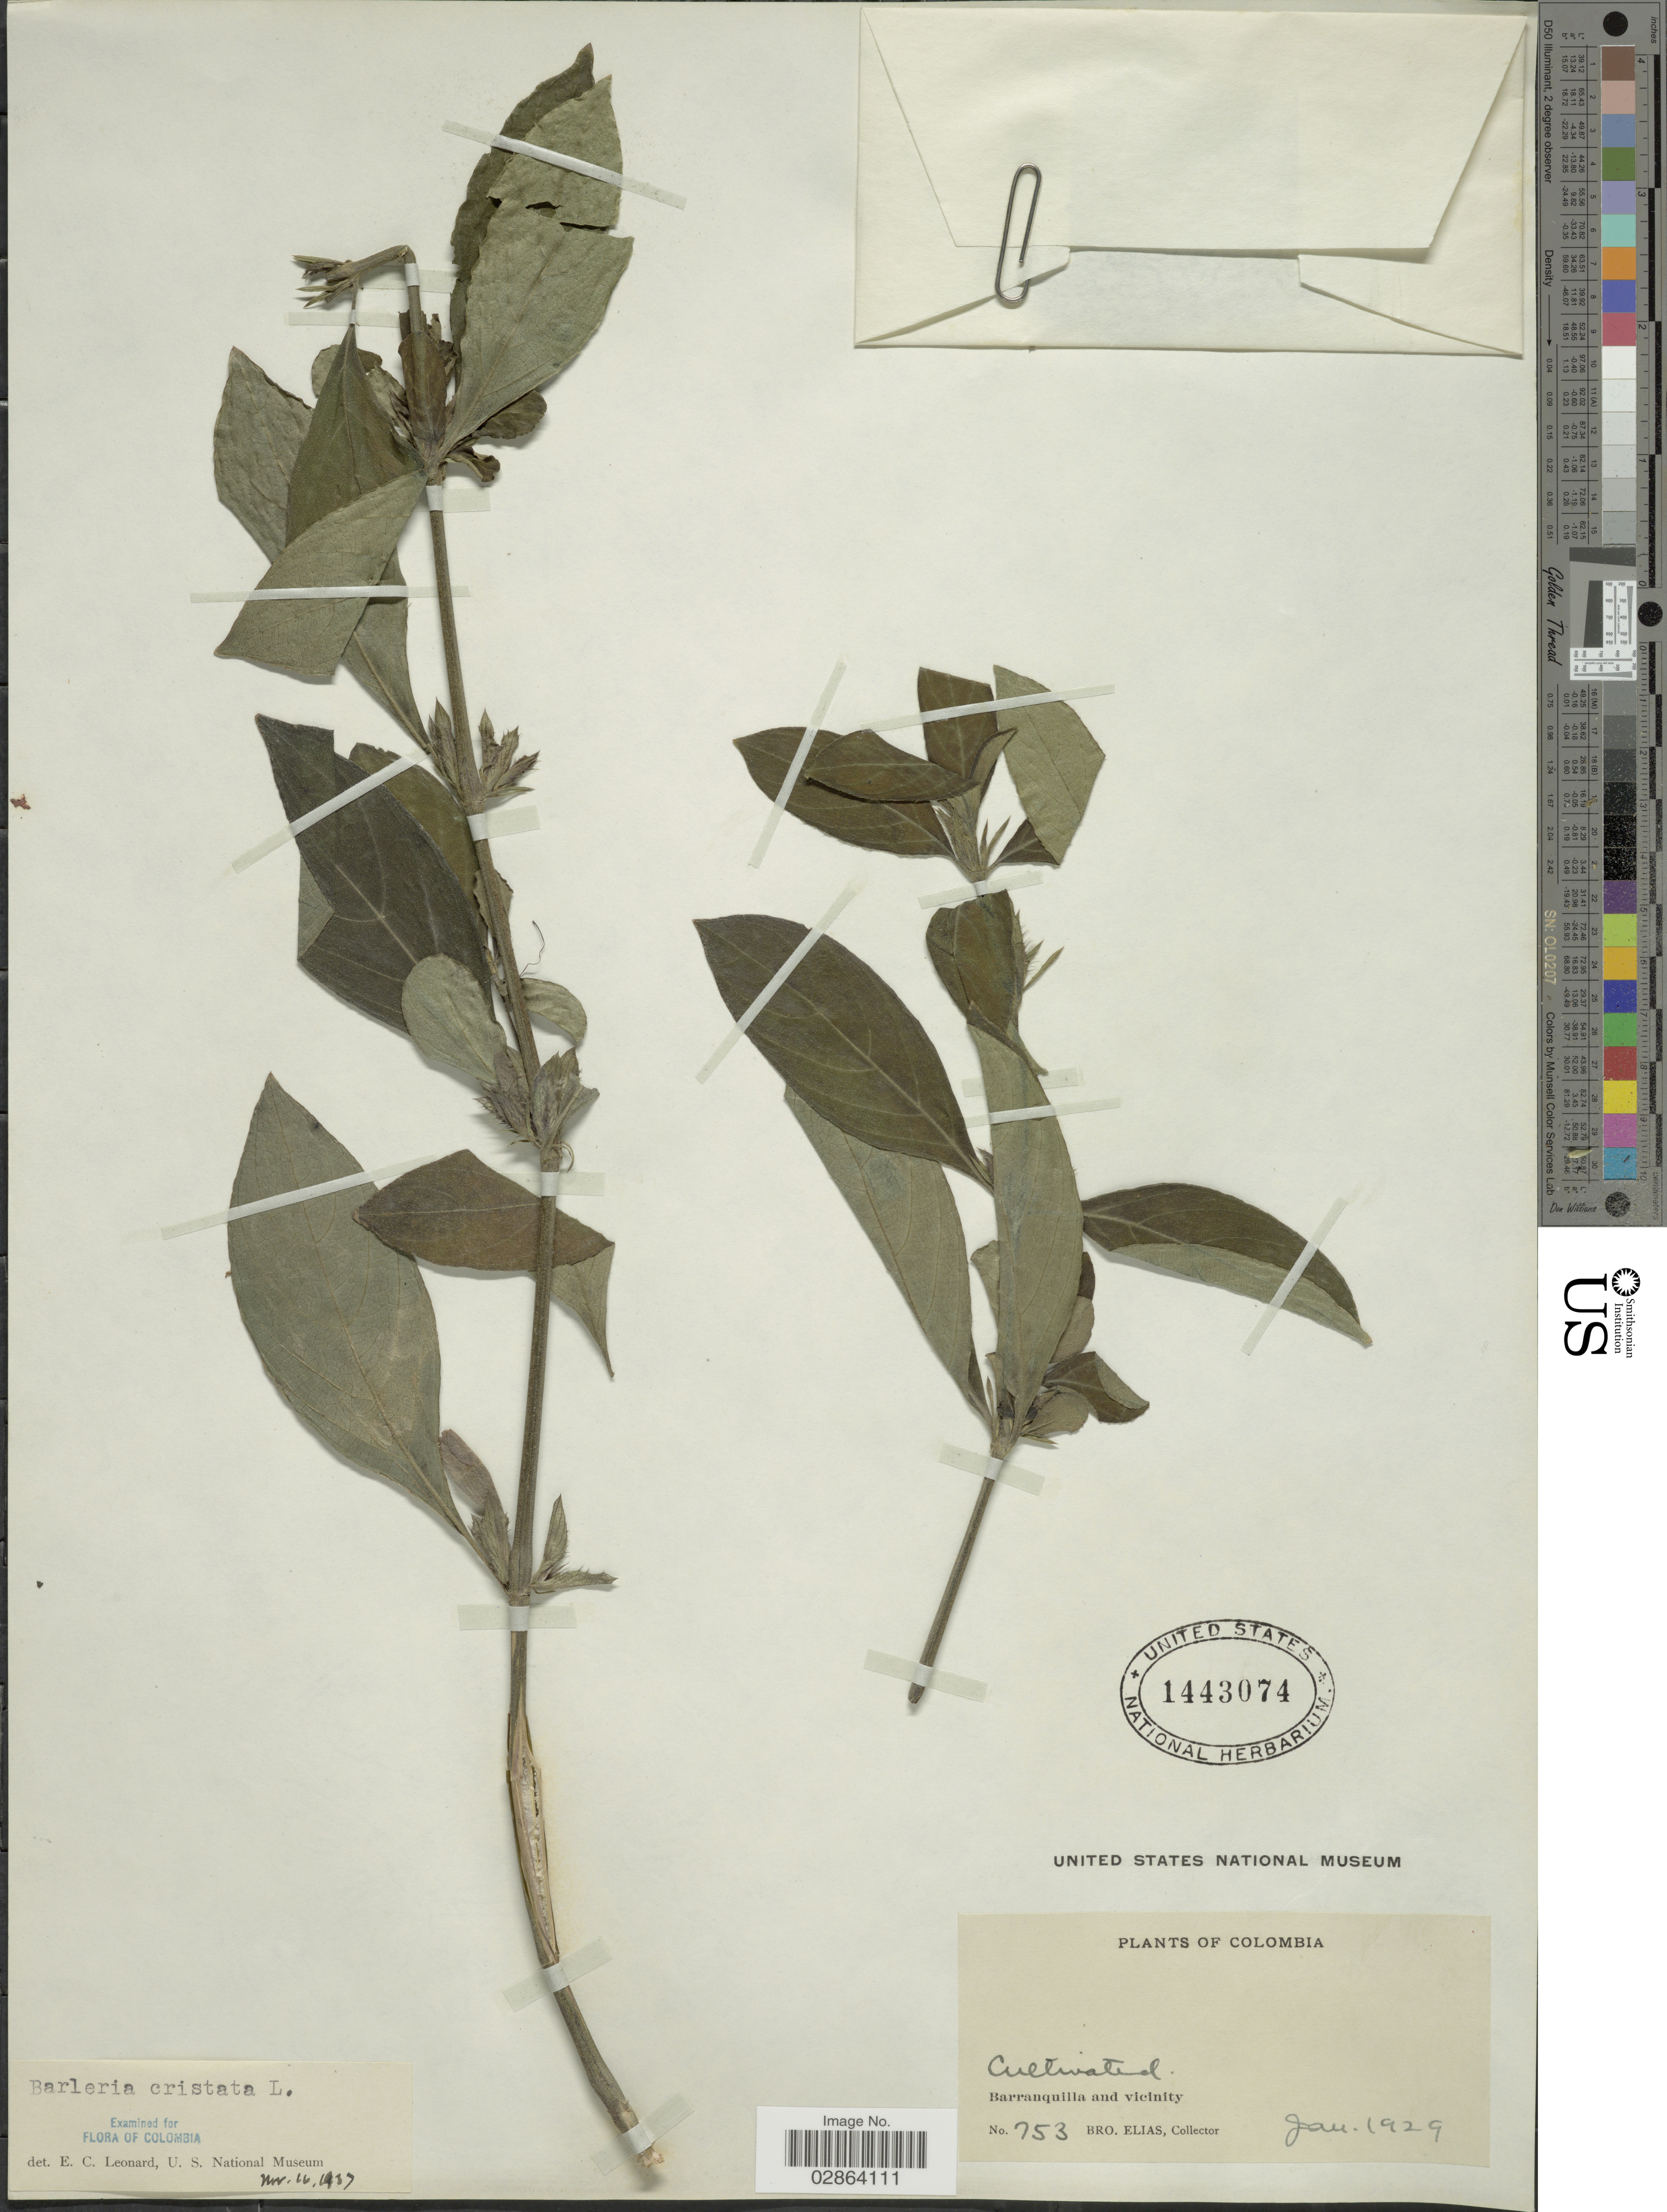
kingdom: Plantae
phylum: Tracheophyta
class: Magnoliopsida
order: Lamiales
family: Acanthaceae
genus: Barleria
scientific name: Barleria cristata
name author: L.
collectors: Bro. Elias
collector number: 753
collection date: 1929-01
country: Colombia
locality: Barranquilla and vicinity.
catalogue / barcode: US 1443074